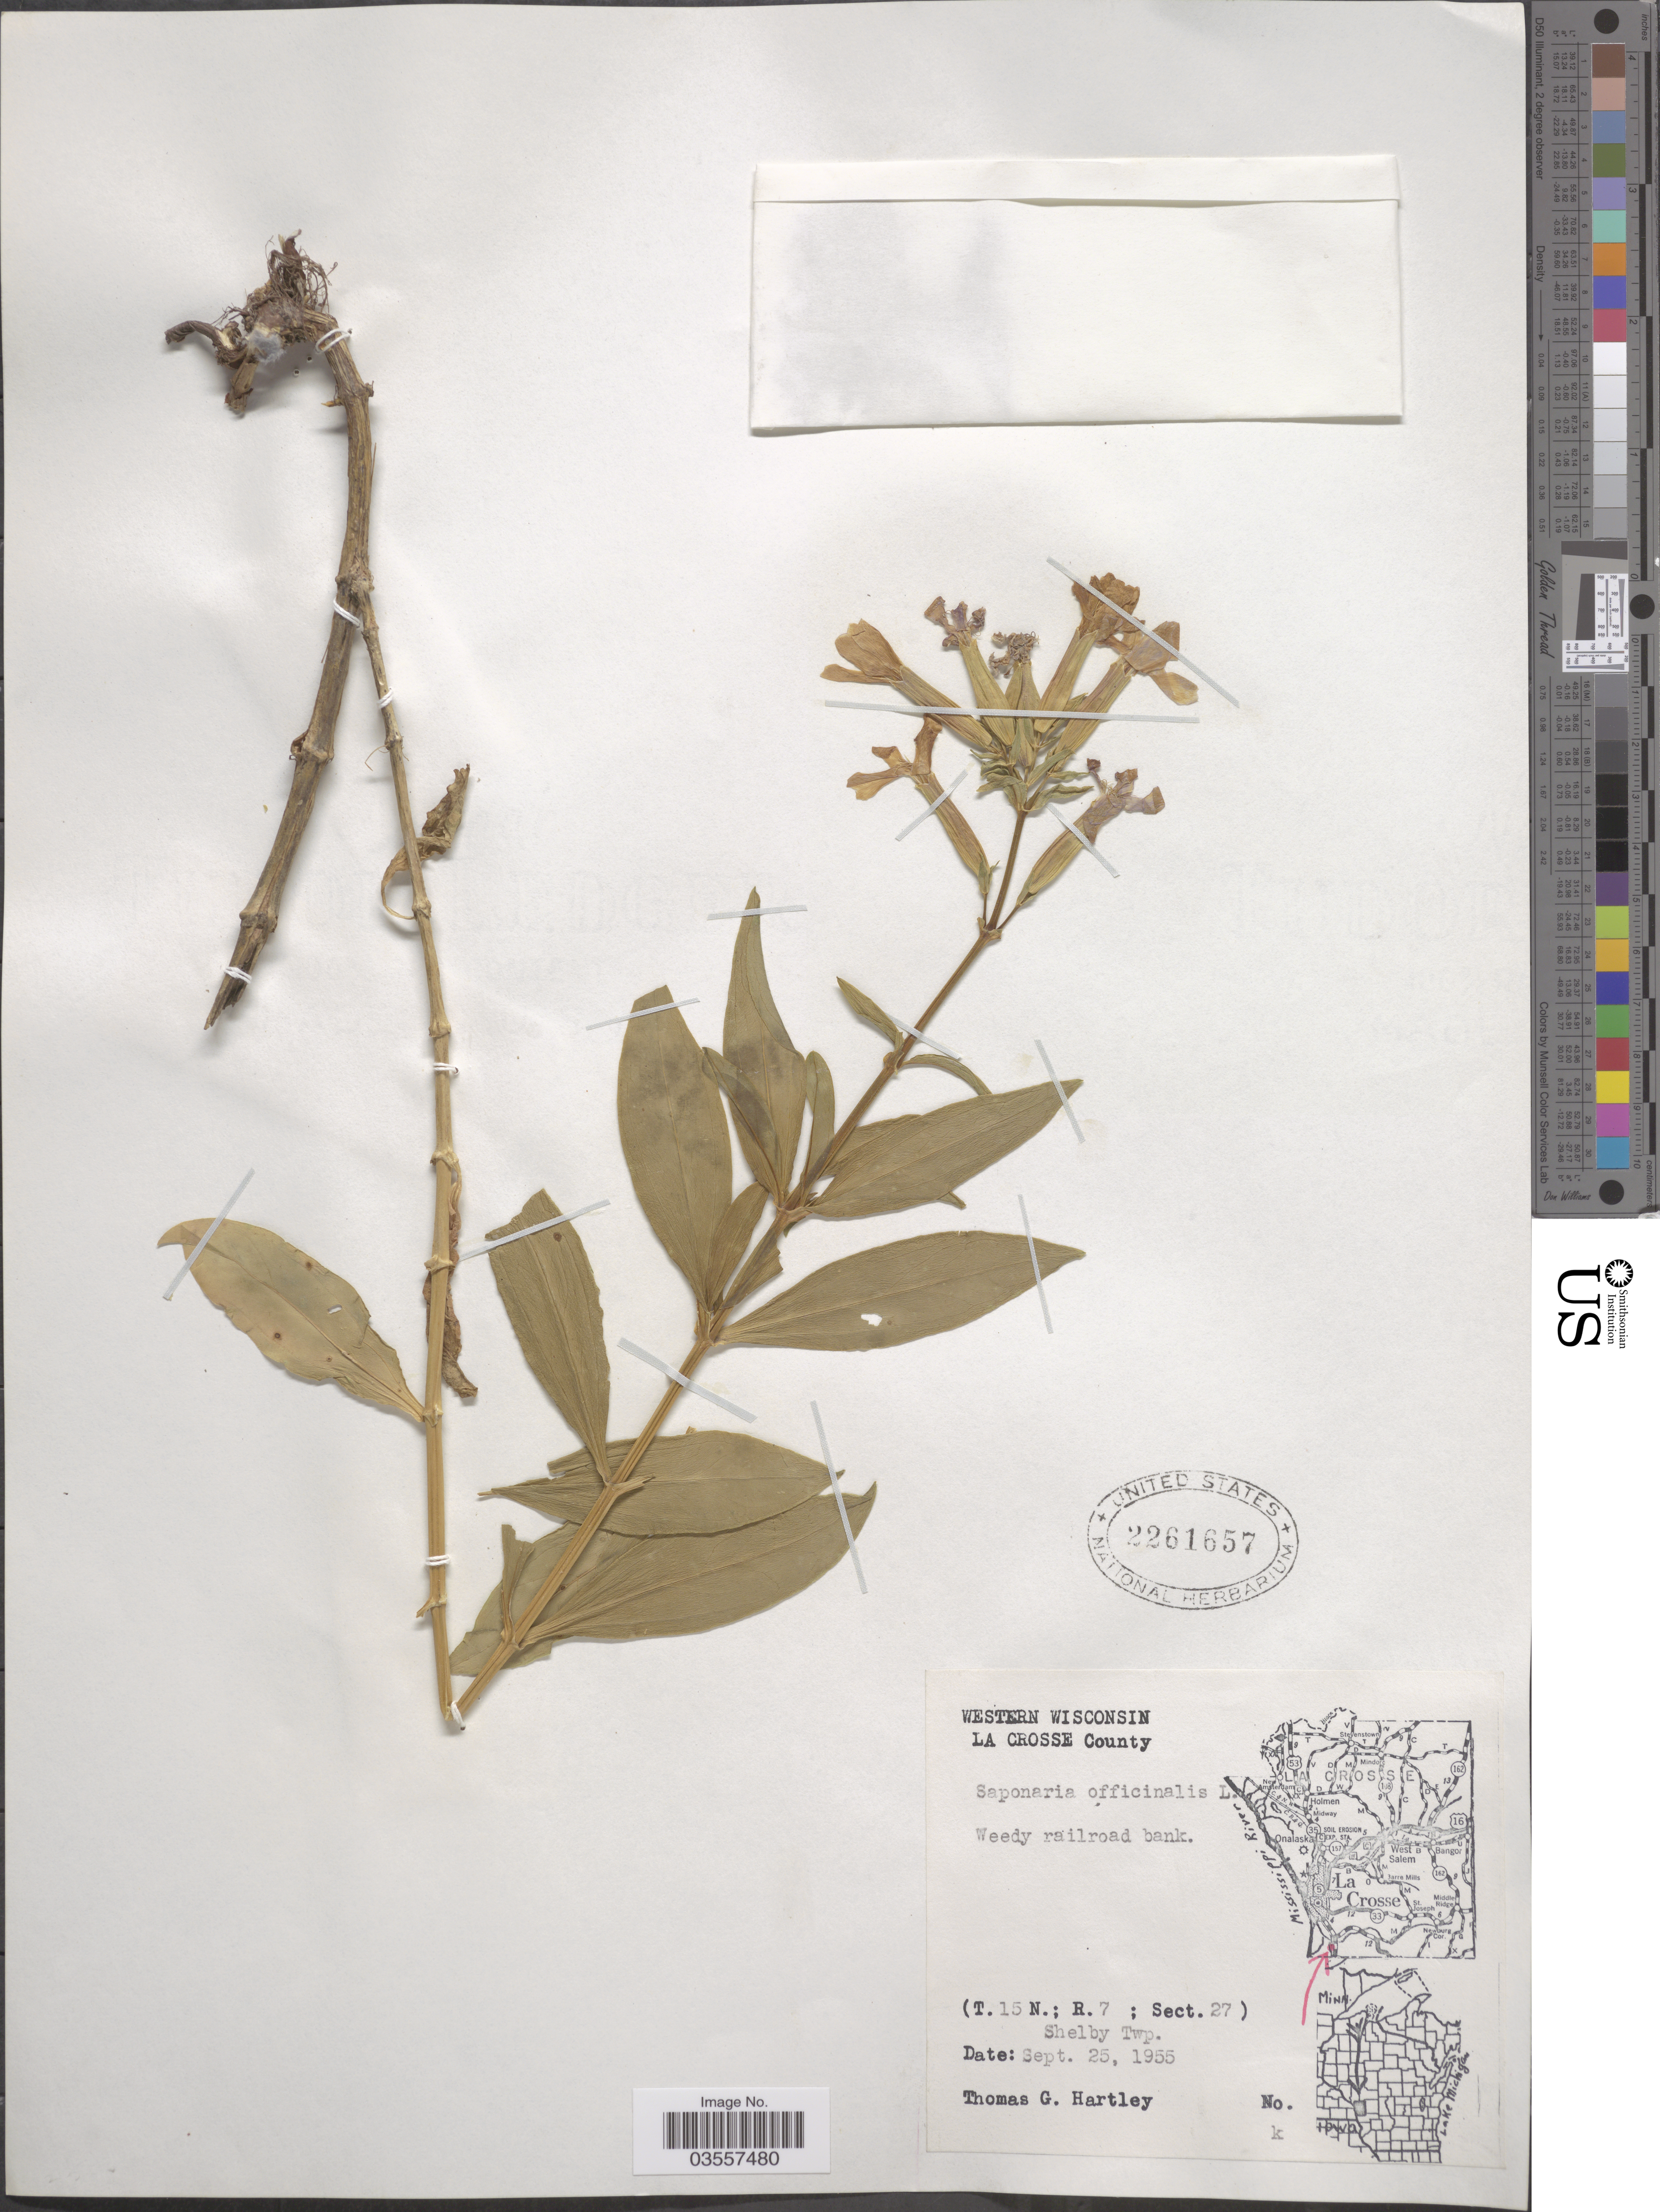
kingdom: Plantae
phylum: Tracheophyta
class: Magnoliopsida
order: Caryophyllales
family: Caryophyllaceae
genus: Saponaria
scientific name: Saponaria officinalis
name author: L.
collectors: T. G. Hartley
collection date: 1955-09-25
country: United States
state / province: Wisconsin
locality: Western Wisconsin. La Crosse County. Weedy railroad bank. (T. 15 N.; R. 7; Sect.27) Shelby Twp.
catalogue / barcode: US 2261657